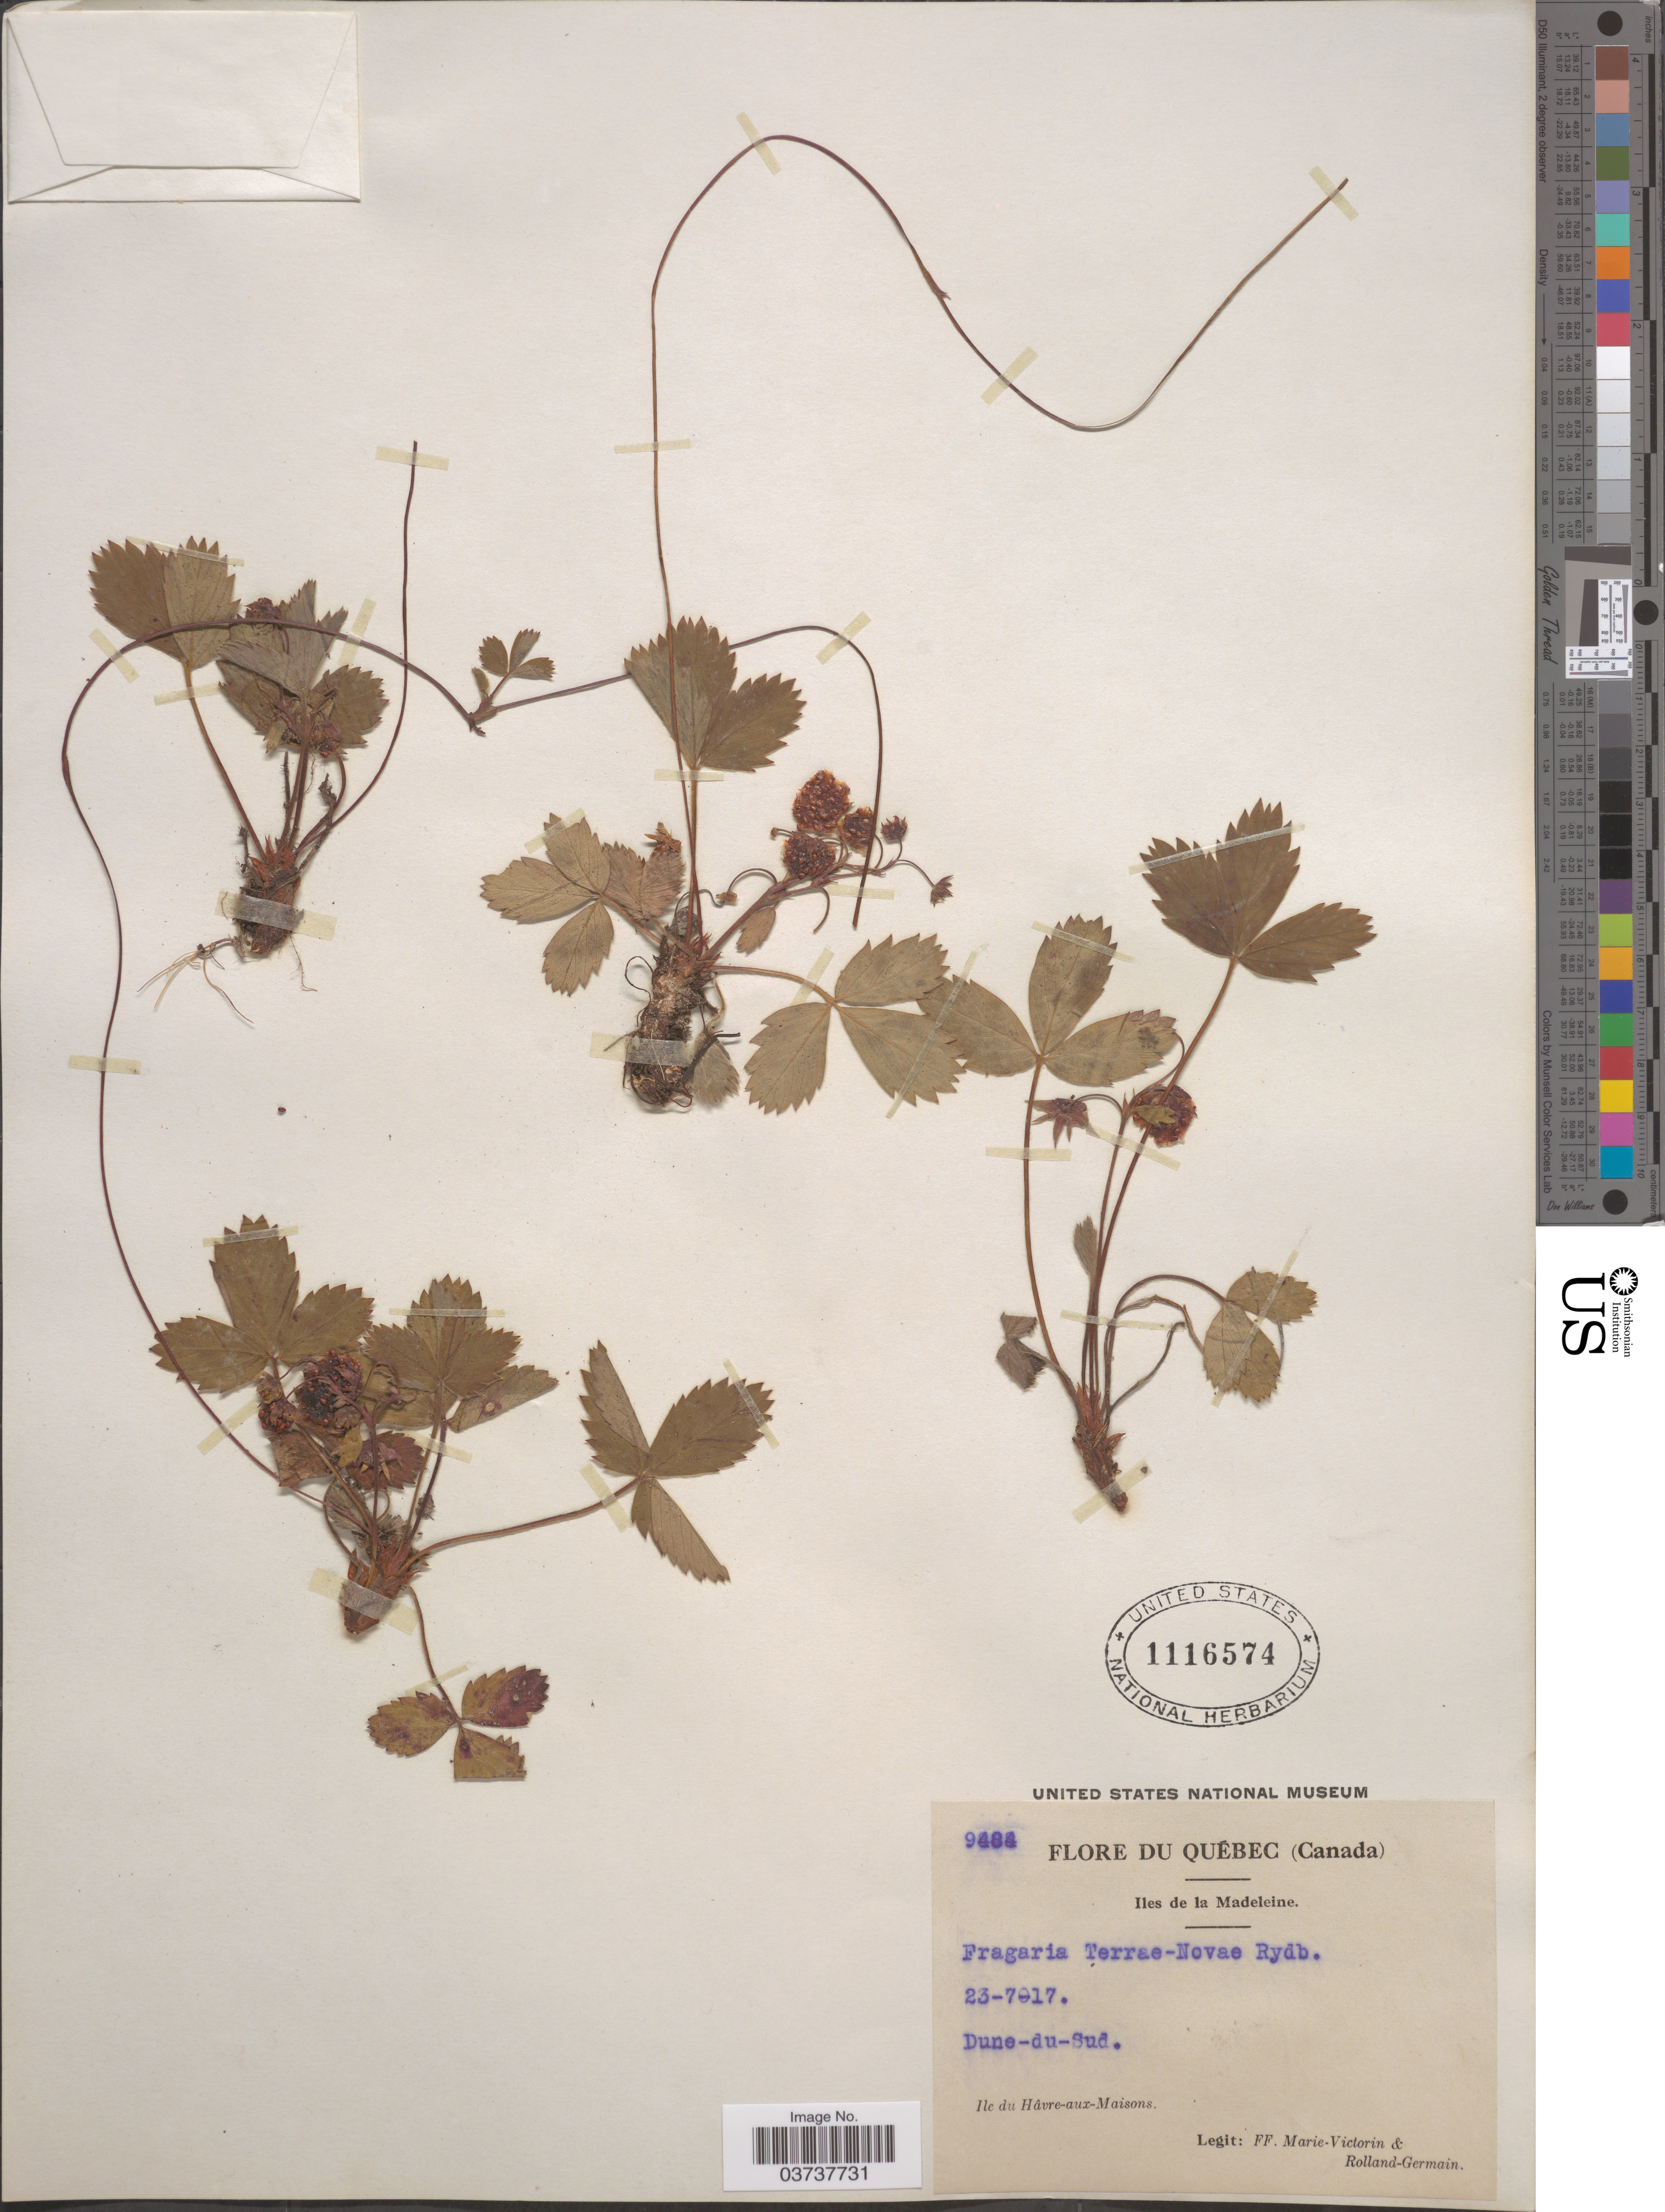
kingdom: Plantae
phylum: Tracheophyta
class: Magnoliopsida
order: Rosales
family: Rosaceae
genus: Fragaria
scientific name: Fragaria virginiana subsp. glauca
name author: (S. Watson) Staudt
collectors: F. Marie-Victorin & Rolland-Germain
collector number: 9484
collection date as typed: Transcribed d/m/y: 23/7/17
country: Canada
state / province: Quebec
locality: Iles de la Madeleine. Dune-du-Sud. Ile du Hâvre-aux-Maisons.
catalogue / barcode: US 1116574